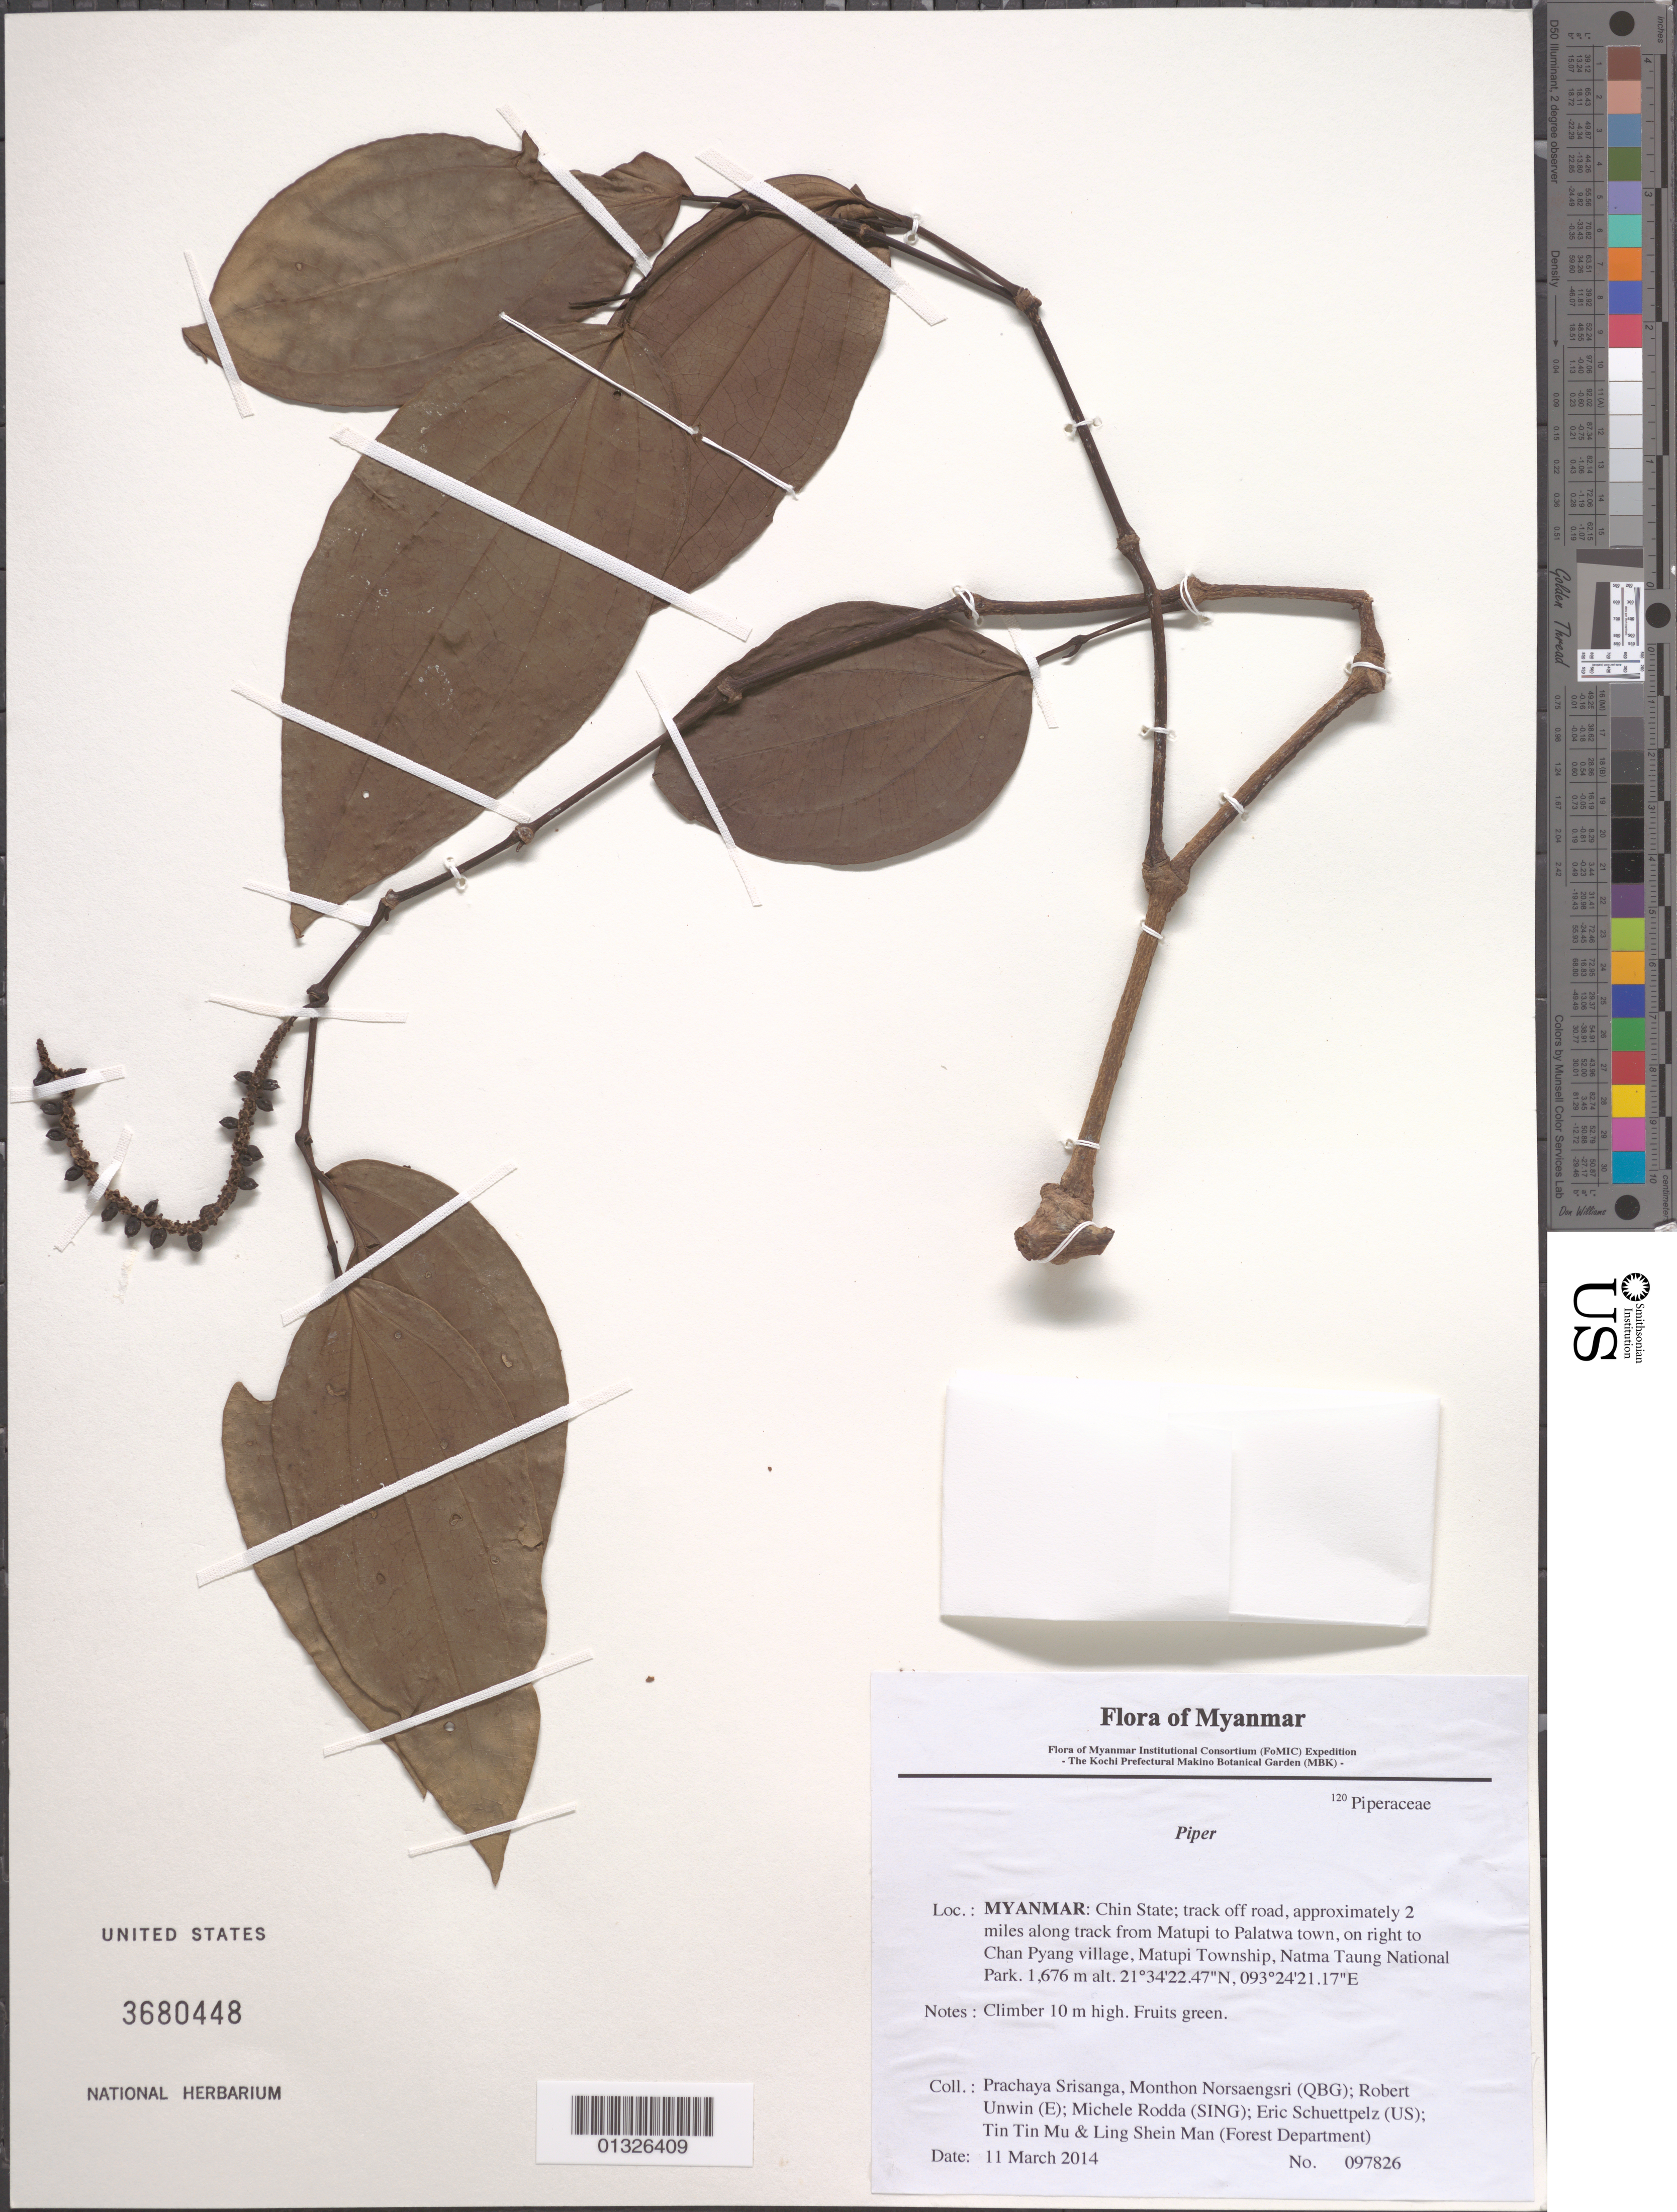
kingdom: Plantae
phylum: Tracheophyta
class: Magnoliopsida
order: Piperales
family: Piperaceae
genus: Piper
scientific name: Piper sp.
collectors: P. Srisanga, M. Norsaengsri, R. Unwin, M. Rodda, E. Schuettpelz, Tin Tin Mu & Ling Shein Man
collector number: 97826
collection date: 2014-03-11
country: Myanmar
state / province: Chin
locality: Track off road, approximately 2 miles along track from Matupi to Palatwa town, on right to Chan Pyang village, Matupi Township, Natma Taung National Park.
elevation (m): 1676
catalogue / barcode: US 3680448